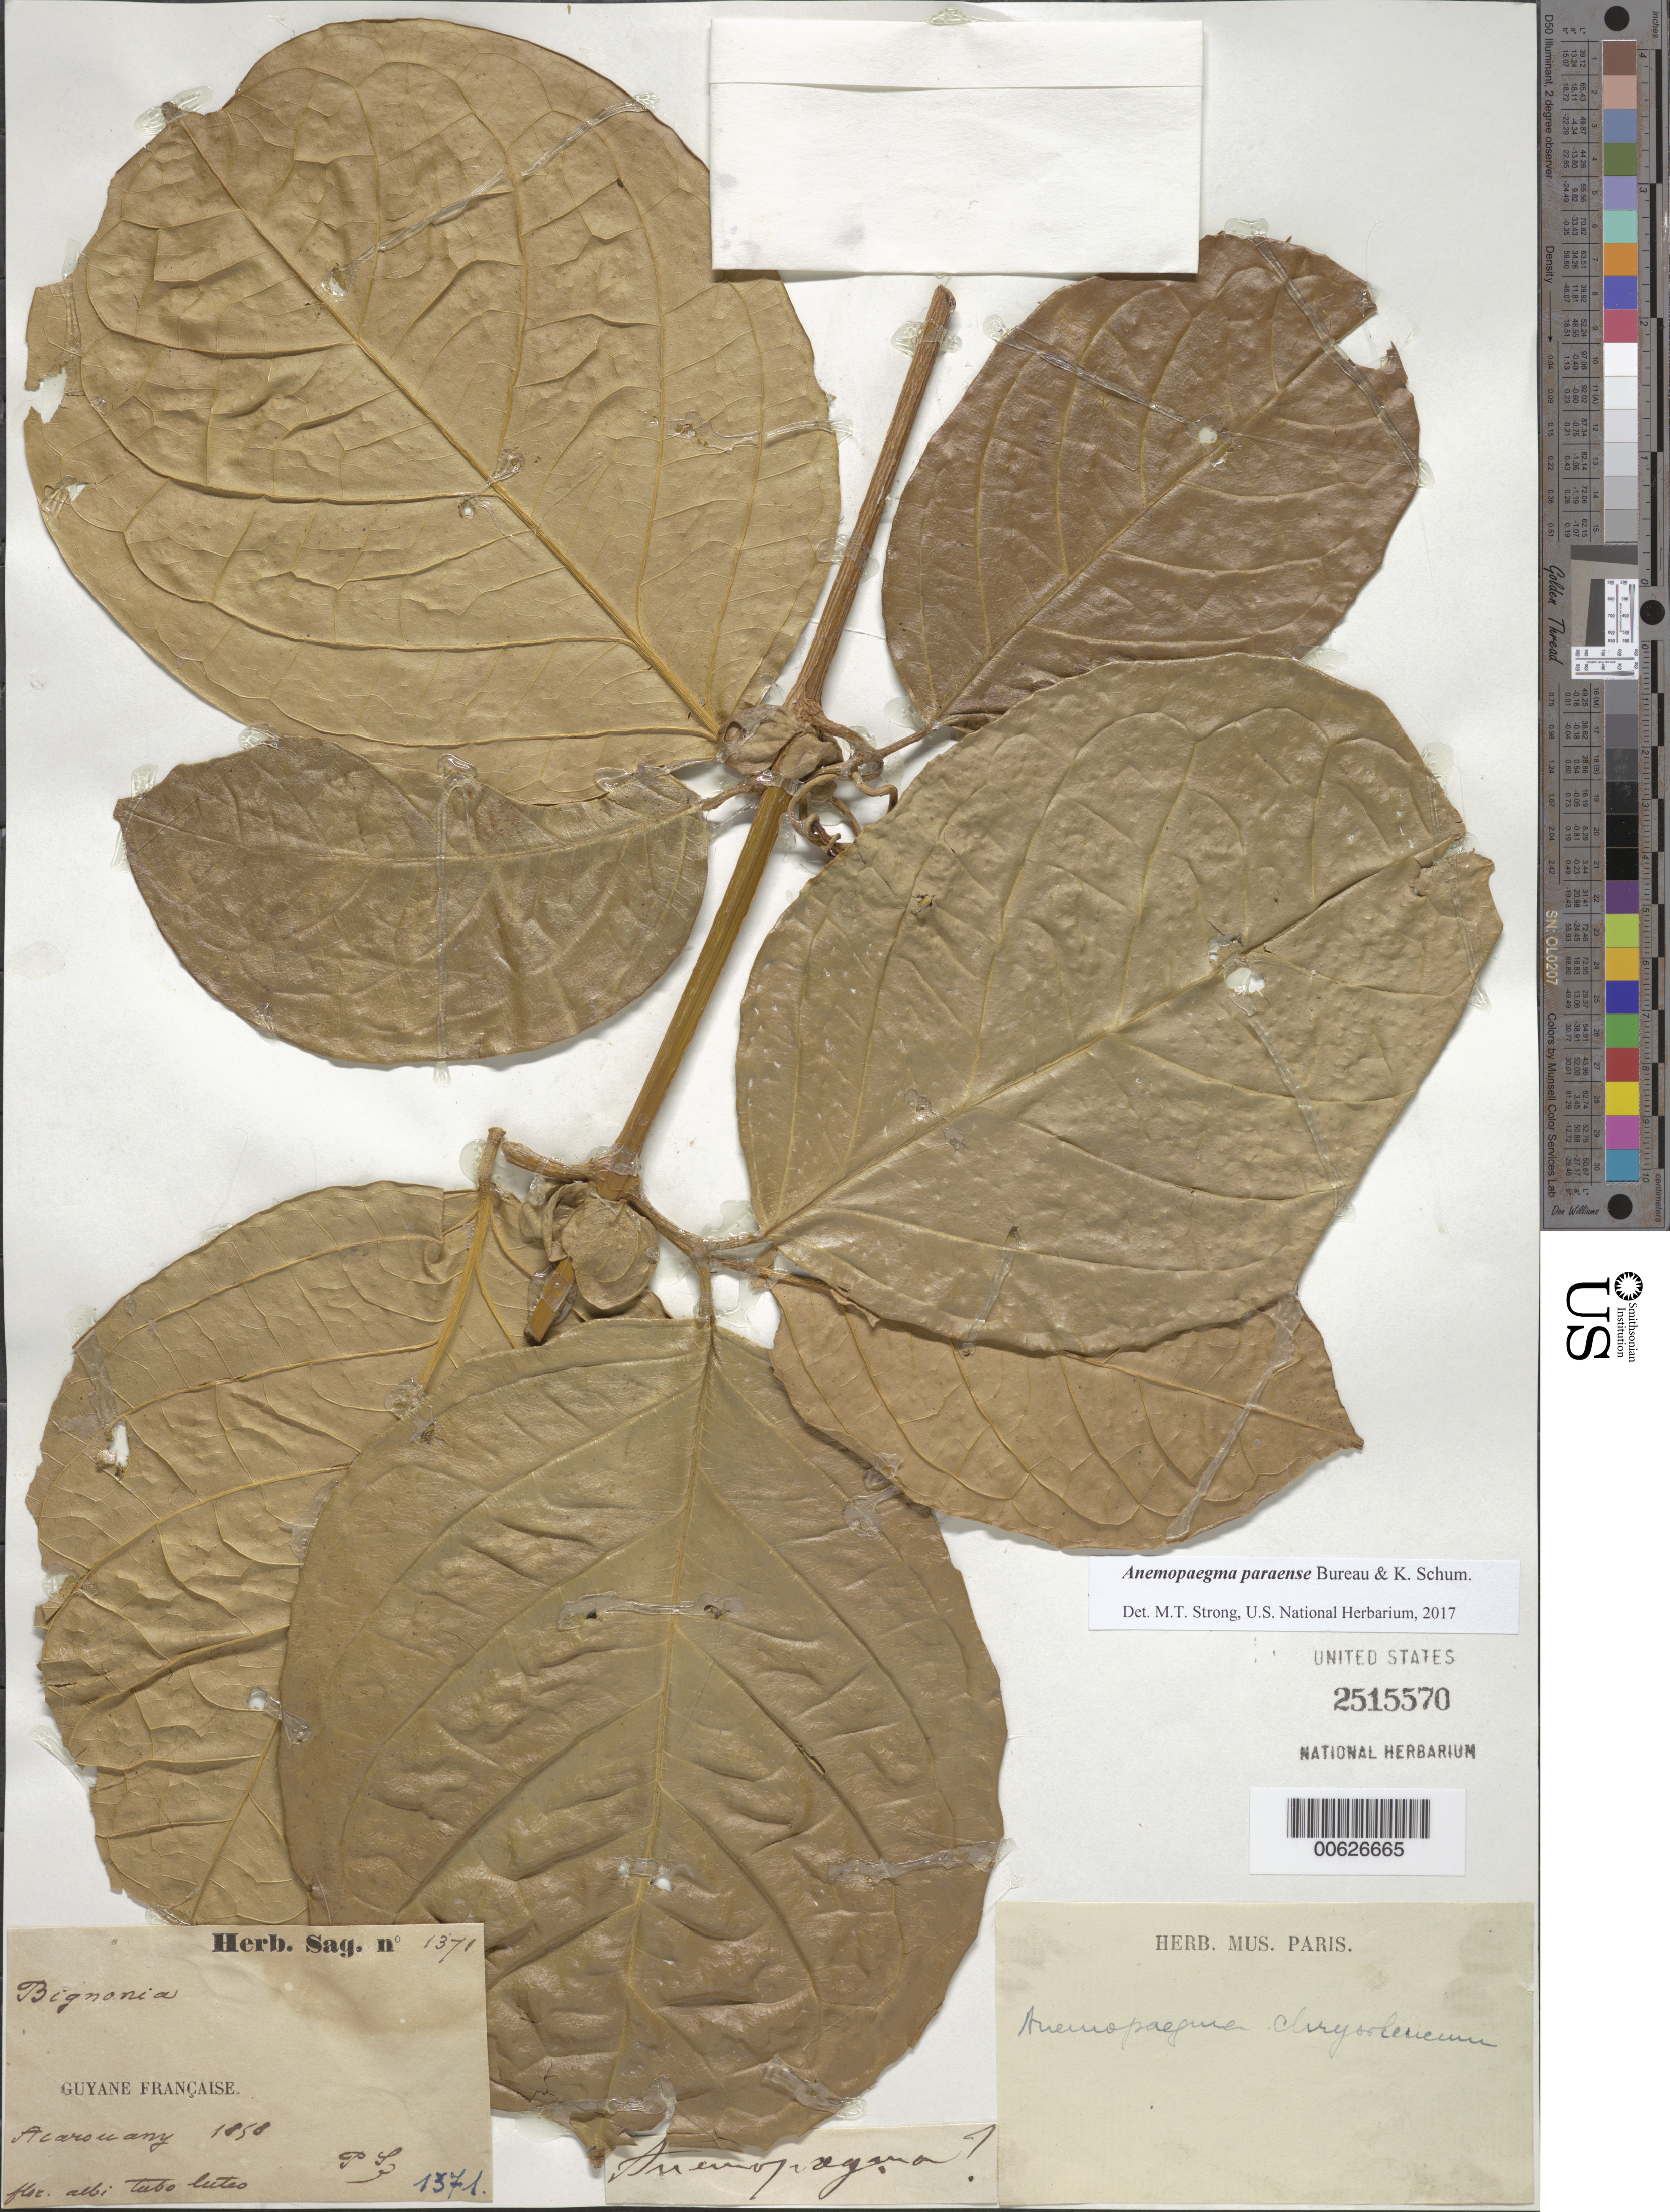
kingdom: Plantae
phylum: Tracheophyta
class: Magnoliopsida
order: Lamiales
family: Bignoniaceae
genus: Anemopaegma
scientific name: Anemopaegma chrysoleucum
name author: (Kunth) Sandwith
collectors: P. A. Sagot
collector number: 1371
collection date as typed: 1858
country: French Guiana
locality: Acarouany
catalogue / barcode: US 2515570